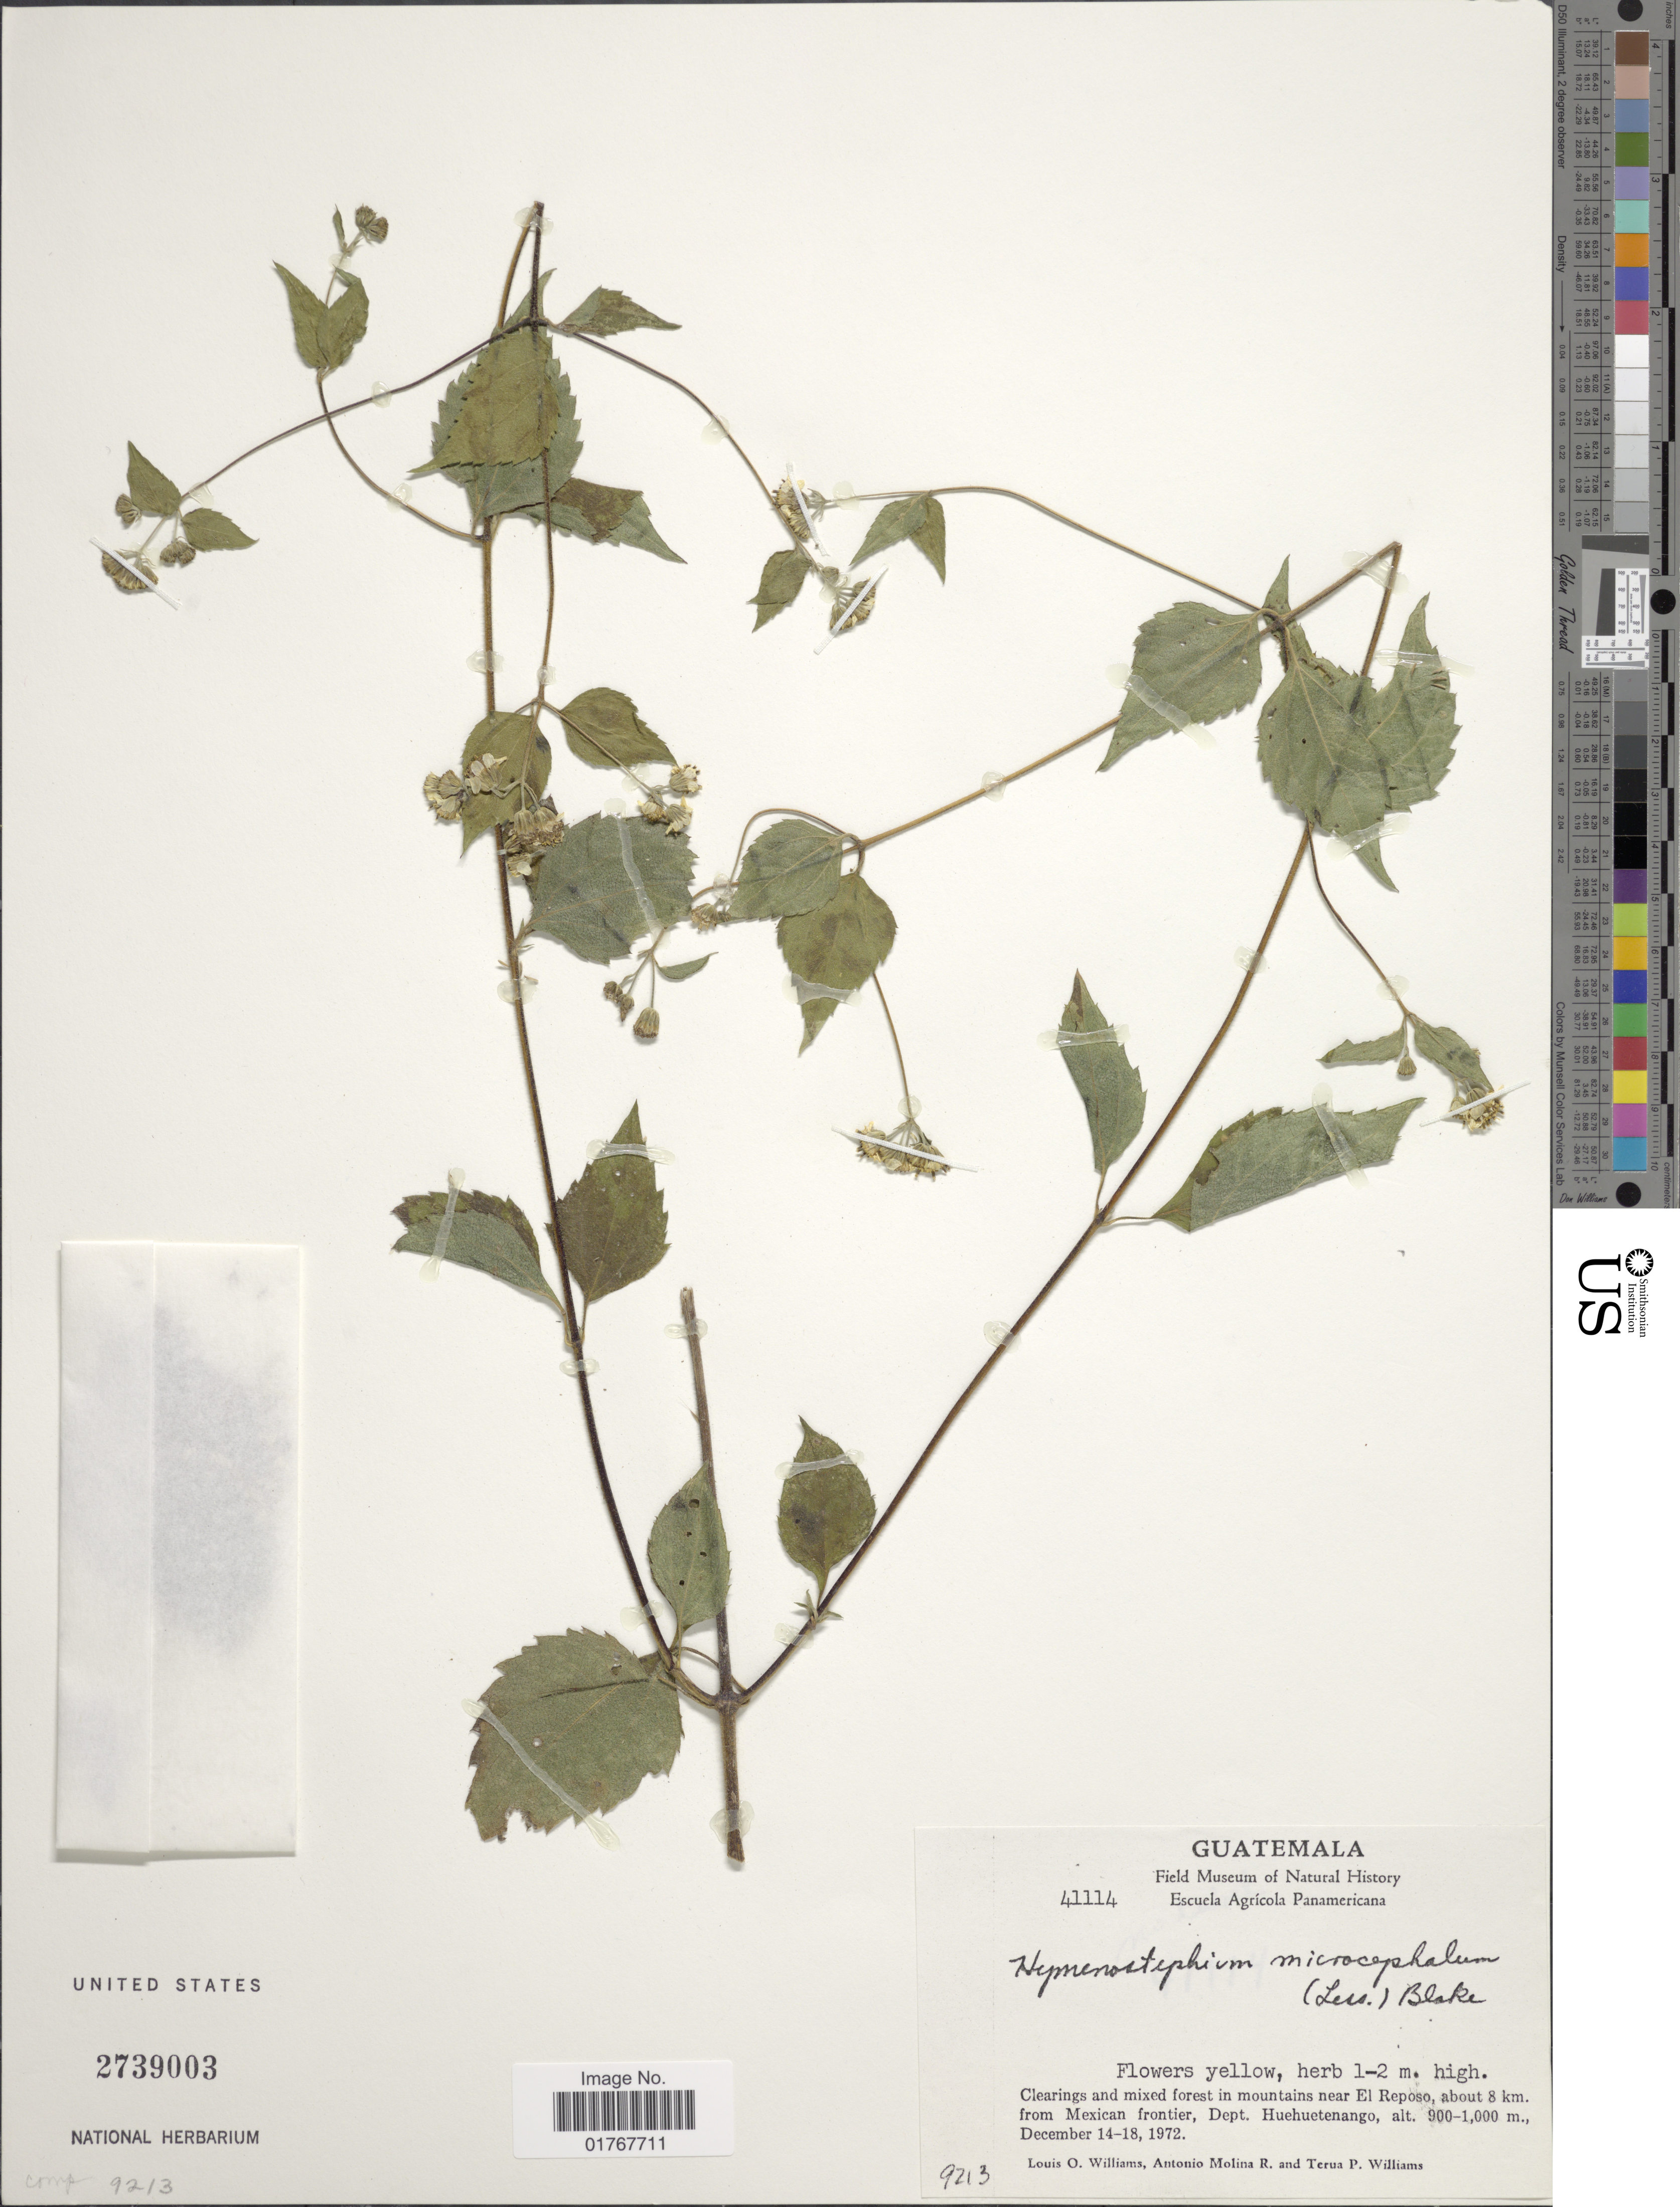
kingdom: Plantae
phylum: Tracheophyta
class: Magnoliopsida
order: Asterales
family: Asteraceae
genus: Viguiera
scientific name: Viguiera cordata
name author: (Hook. & Arn.) D'Arcy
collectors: L. O. Williams, A. Molina R. & T. P. Williams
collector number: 41114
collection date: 1972-12-14/1972-12-18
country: Guatemala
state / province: Huehuetenango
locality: Clreaings and mixed forest in mountain near El reposo, about 8 km from Mexican frontier, Dept. Huehuetenango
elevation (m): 900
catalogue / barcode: US 2739003